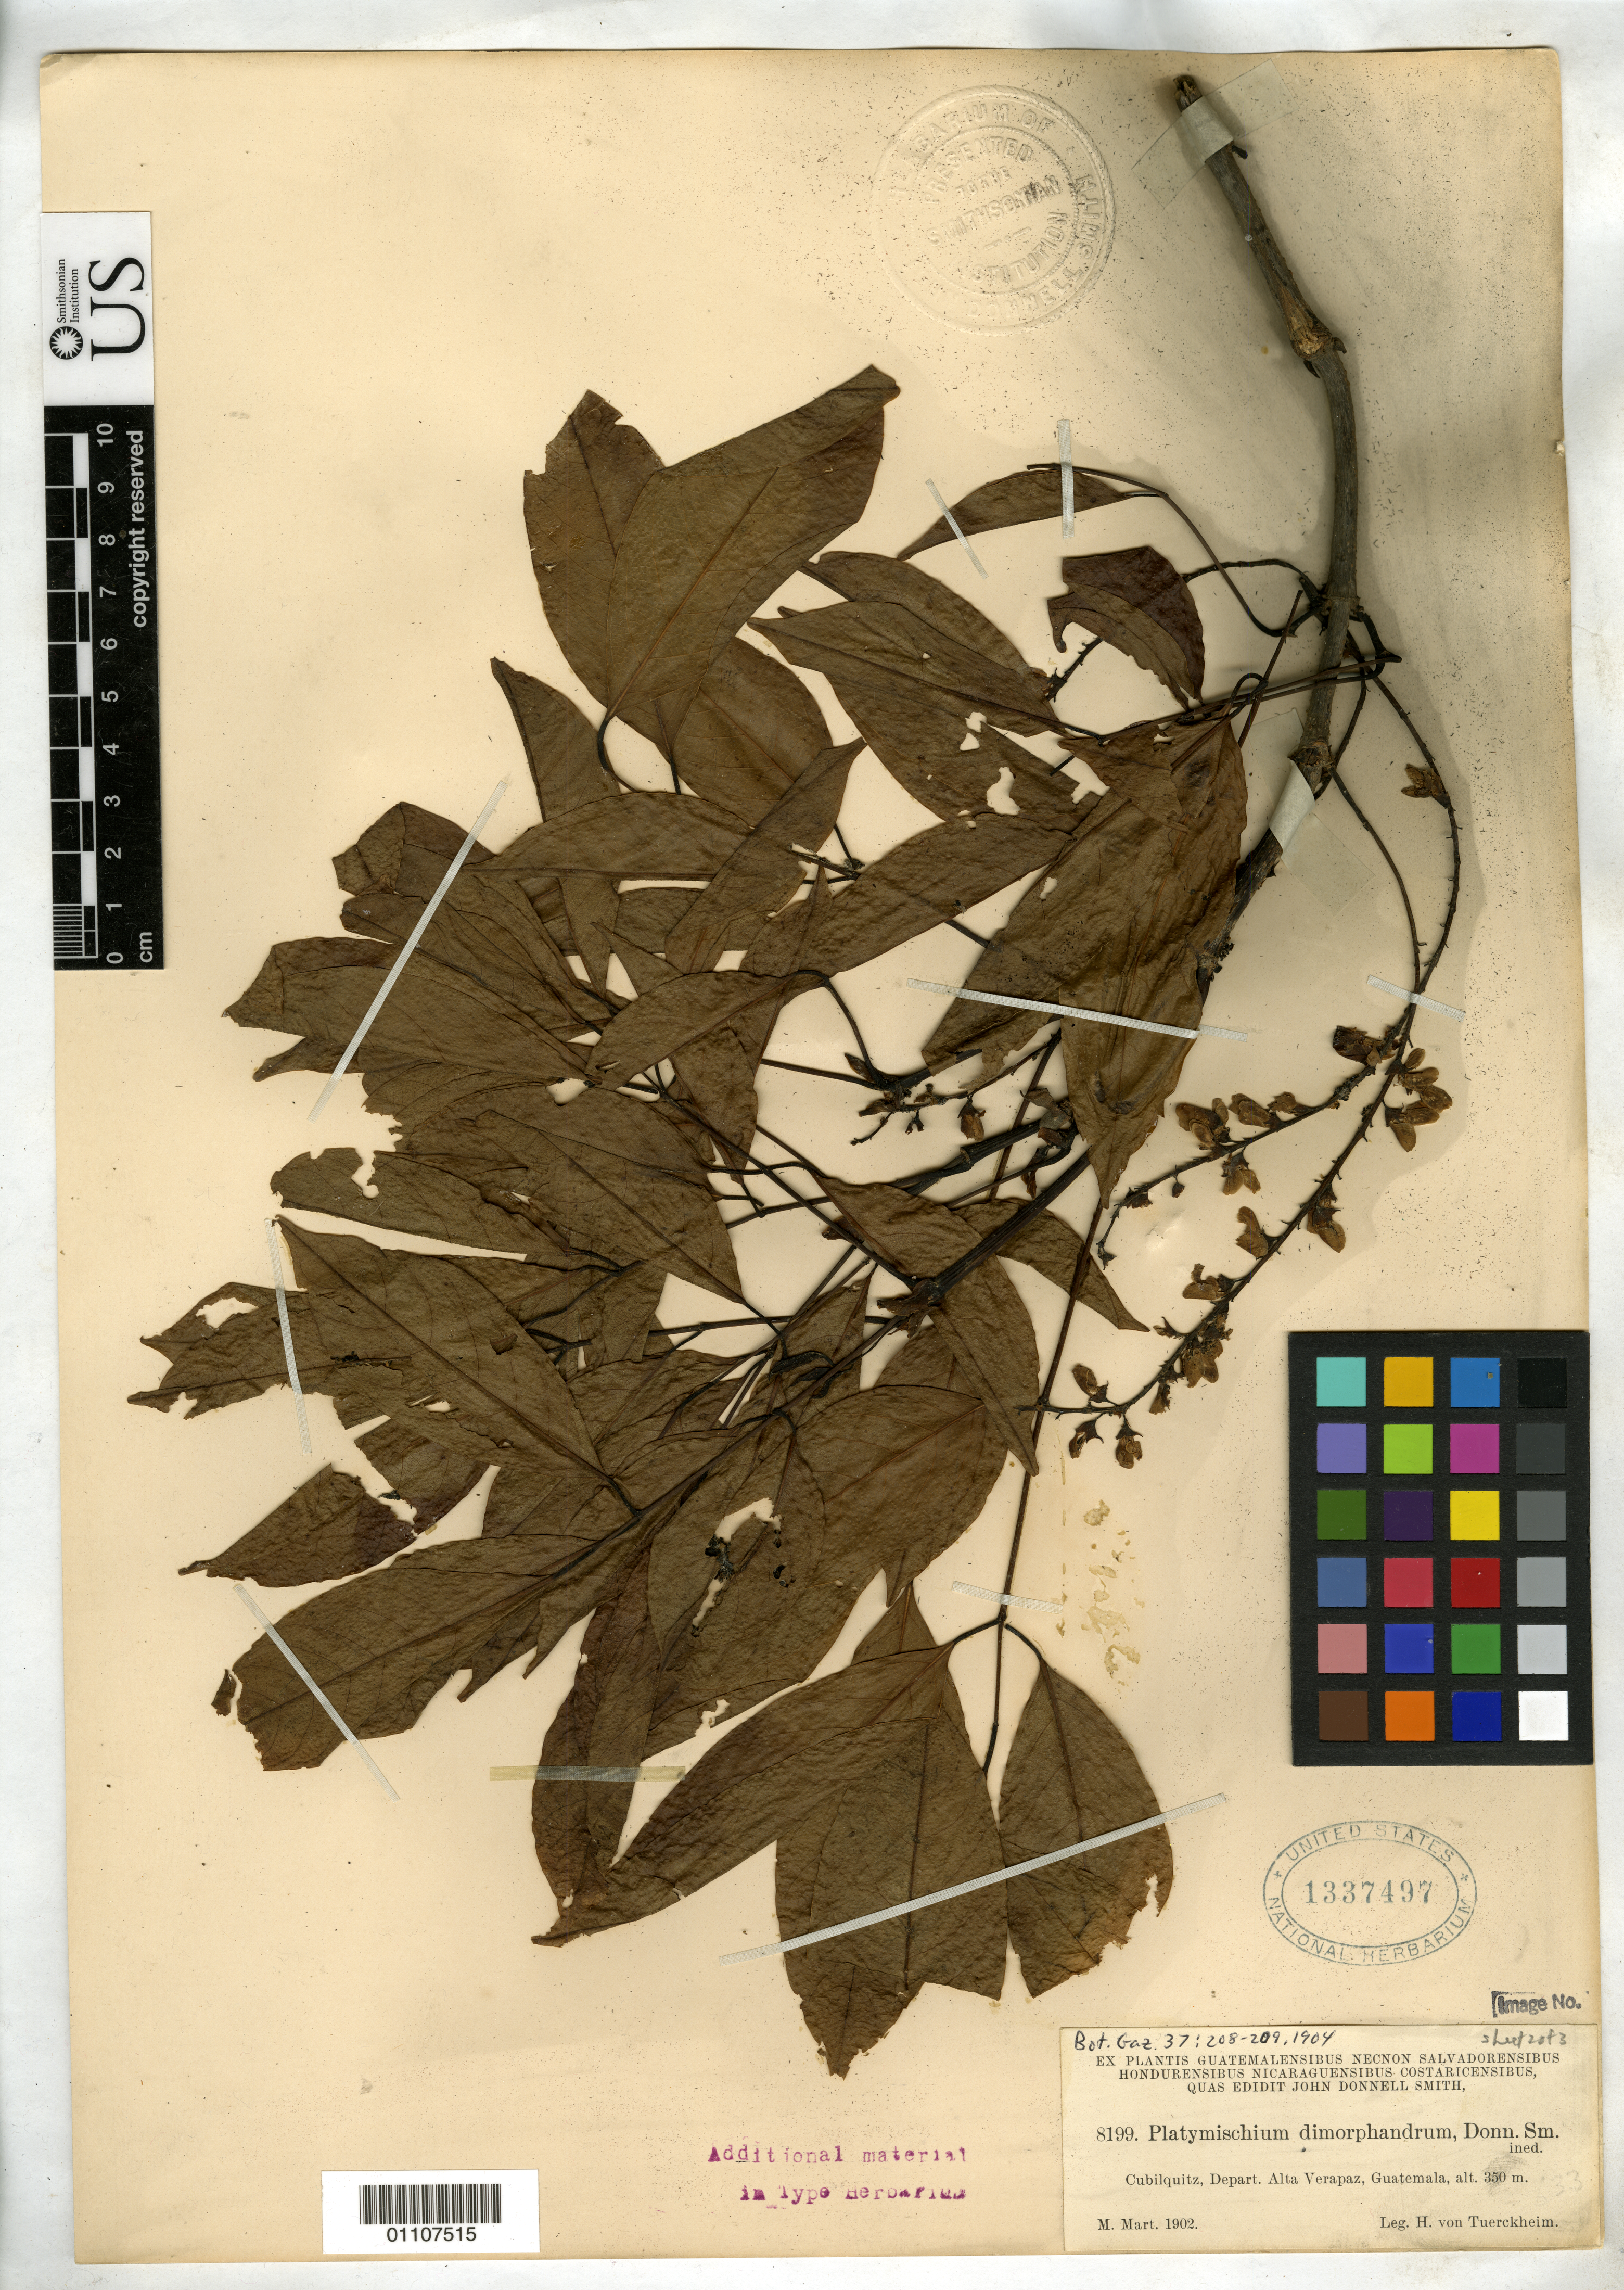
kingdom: Plantae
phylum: Tracheophyta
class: Magnoliopsida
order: Fabales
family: Fabaceae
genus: Platymiscium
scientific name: Platymiscium dimorphandrum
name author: Donn. Sm.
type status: Type Collection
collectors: H. von Türckheim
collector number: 8199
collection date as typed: Mar 1902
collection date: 1902-03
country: Guatemala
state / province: Alta Verapaz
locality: Cubilquitz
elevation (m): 350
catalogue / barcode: US 1337497